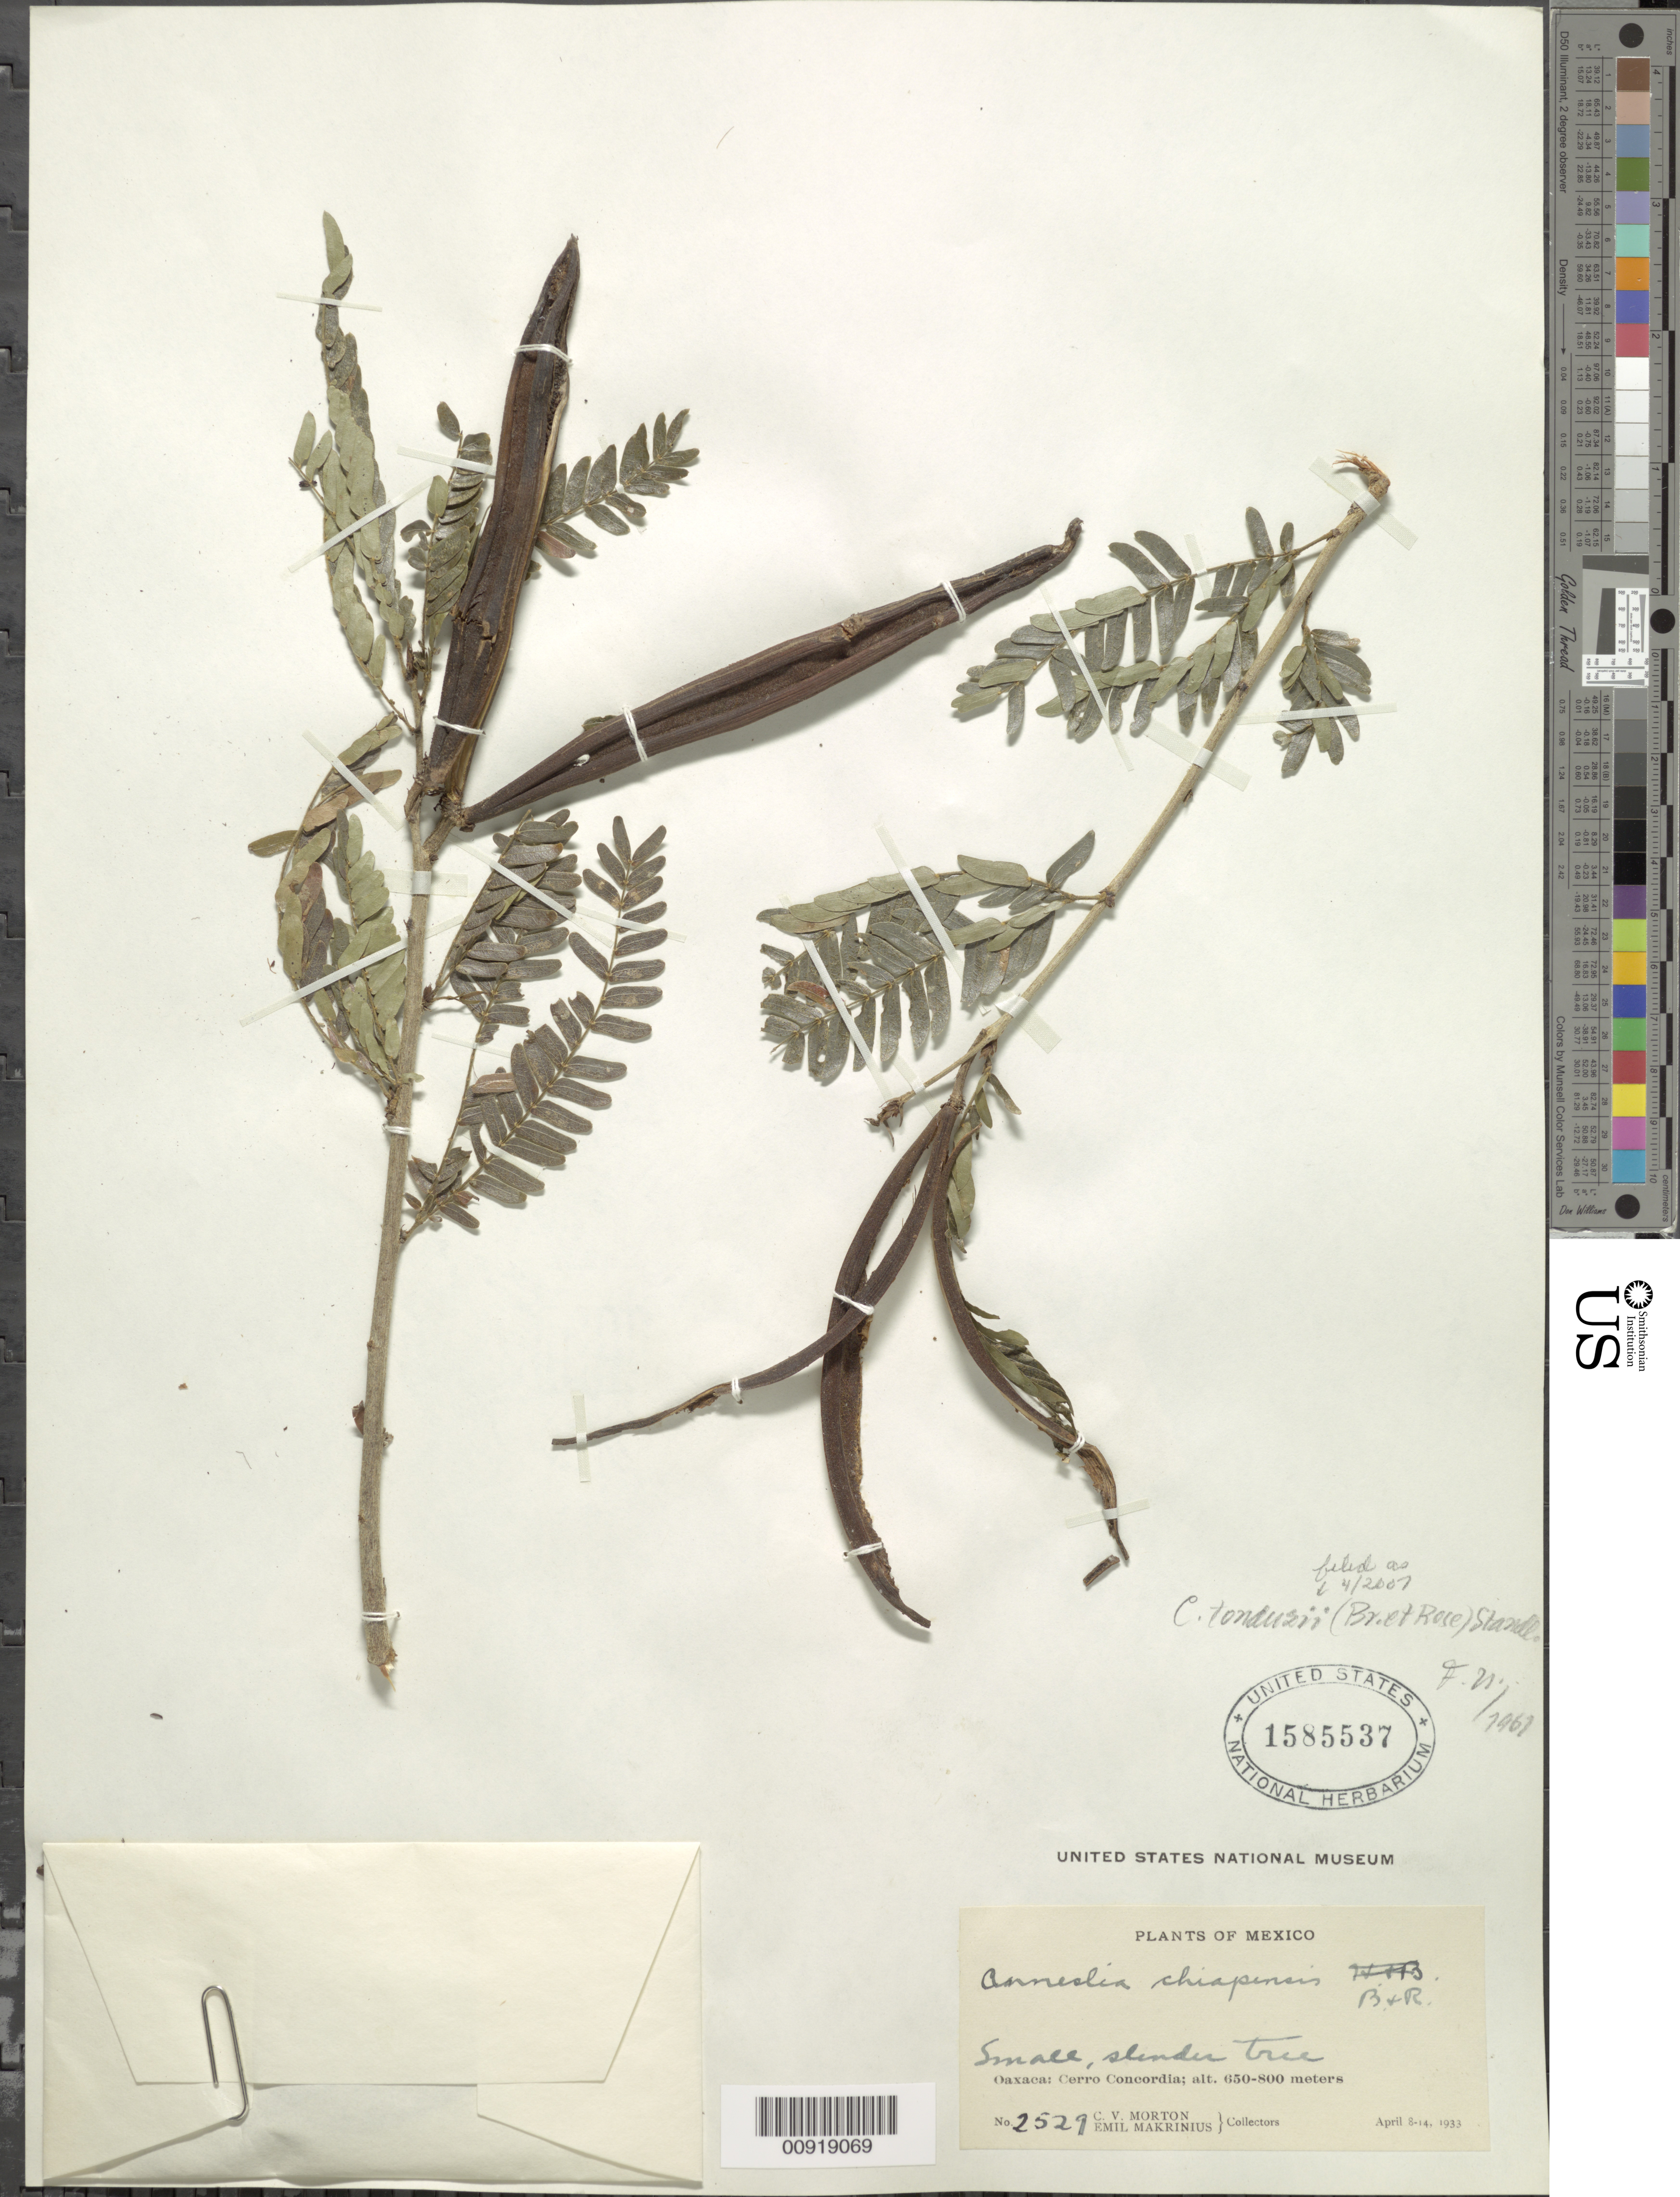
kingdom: Plantae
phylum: Tracheophyta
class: Magnoliopsida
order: Fabales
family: Fabaceae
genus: Calliandra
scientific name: Calliandra tonduzii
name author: (Britton) Standl.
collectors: C. V. Morton & E. Makrinius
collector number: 2529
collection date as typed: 08 Apr 1933 to 14 Apr 1933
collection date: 1933-04-08/1933-04-14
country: Mexico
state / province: Oaxaca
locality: Oaxaca: Cerro Concordia.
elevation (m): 800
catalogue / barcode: US 1585537